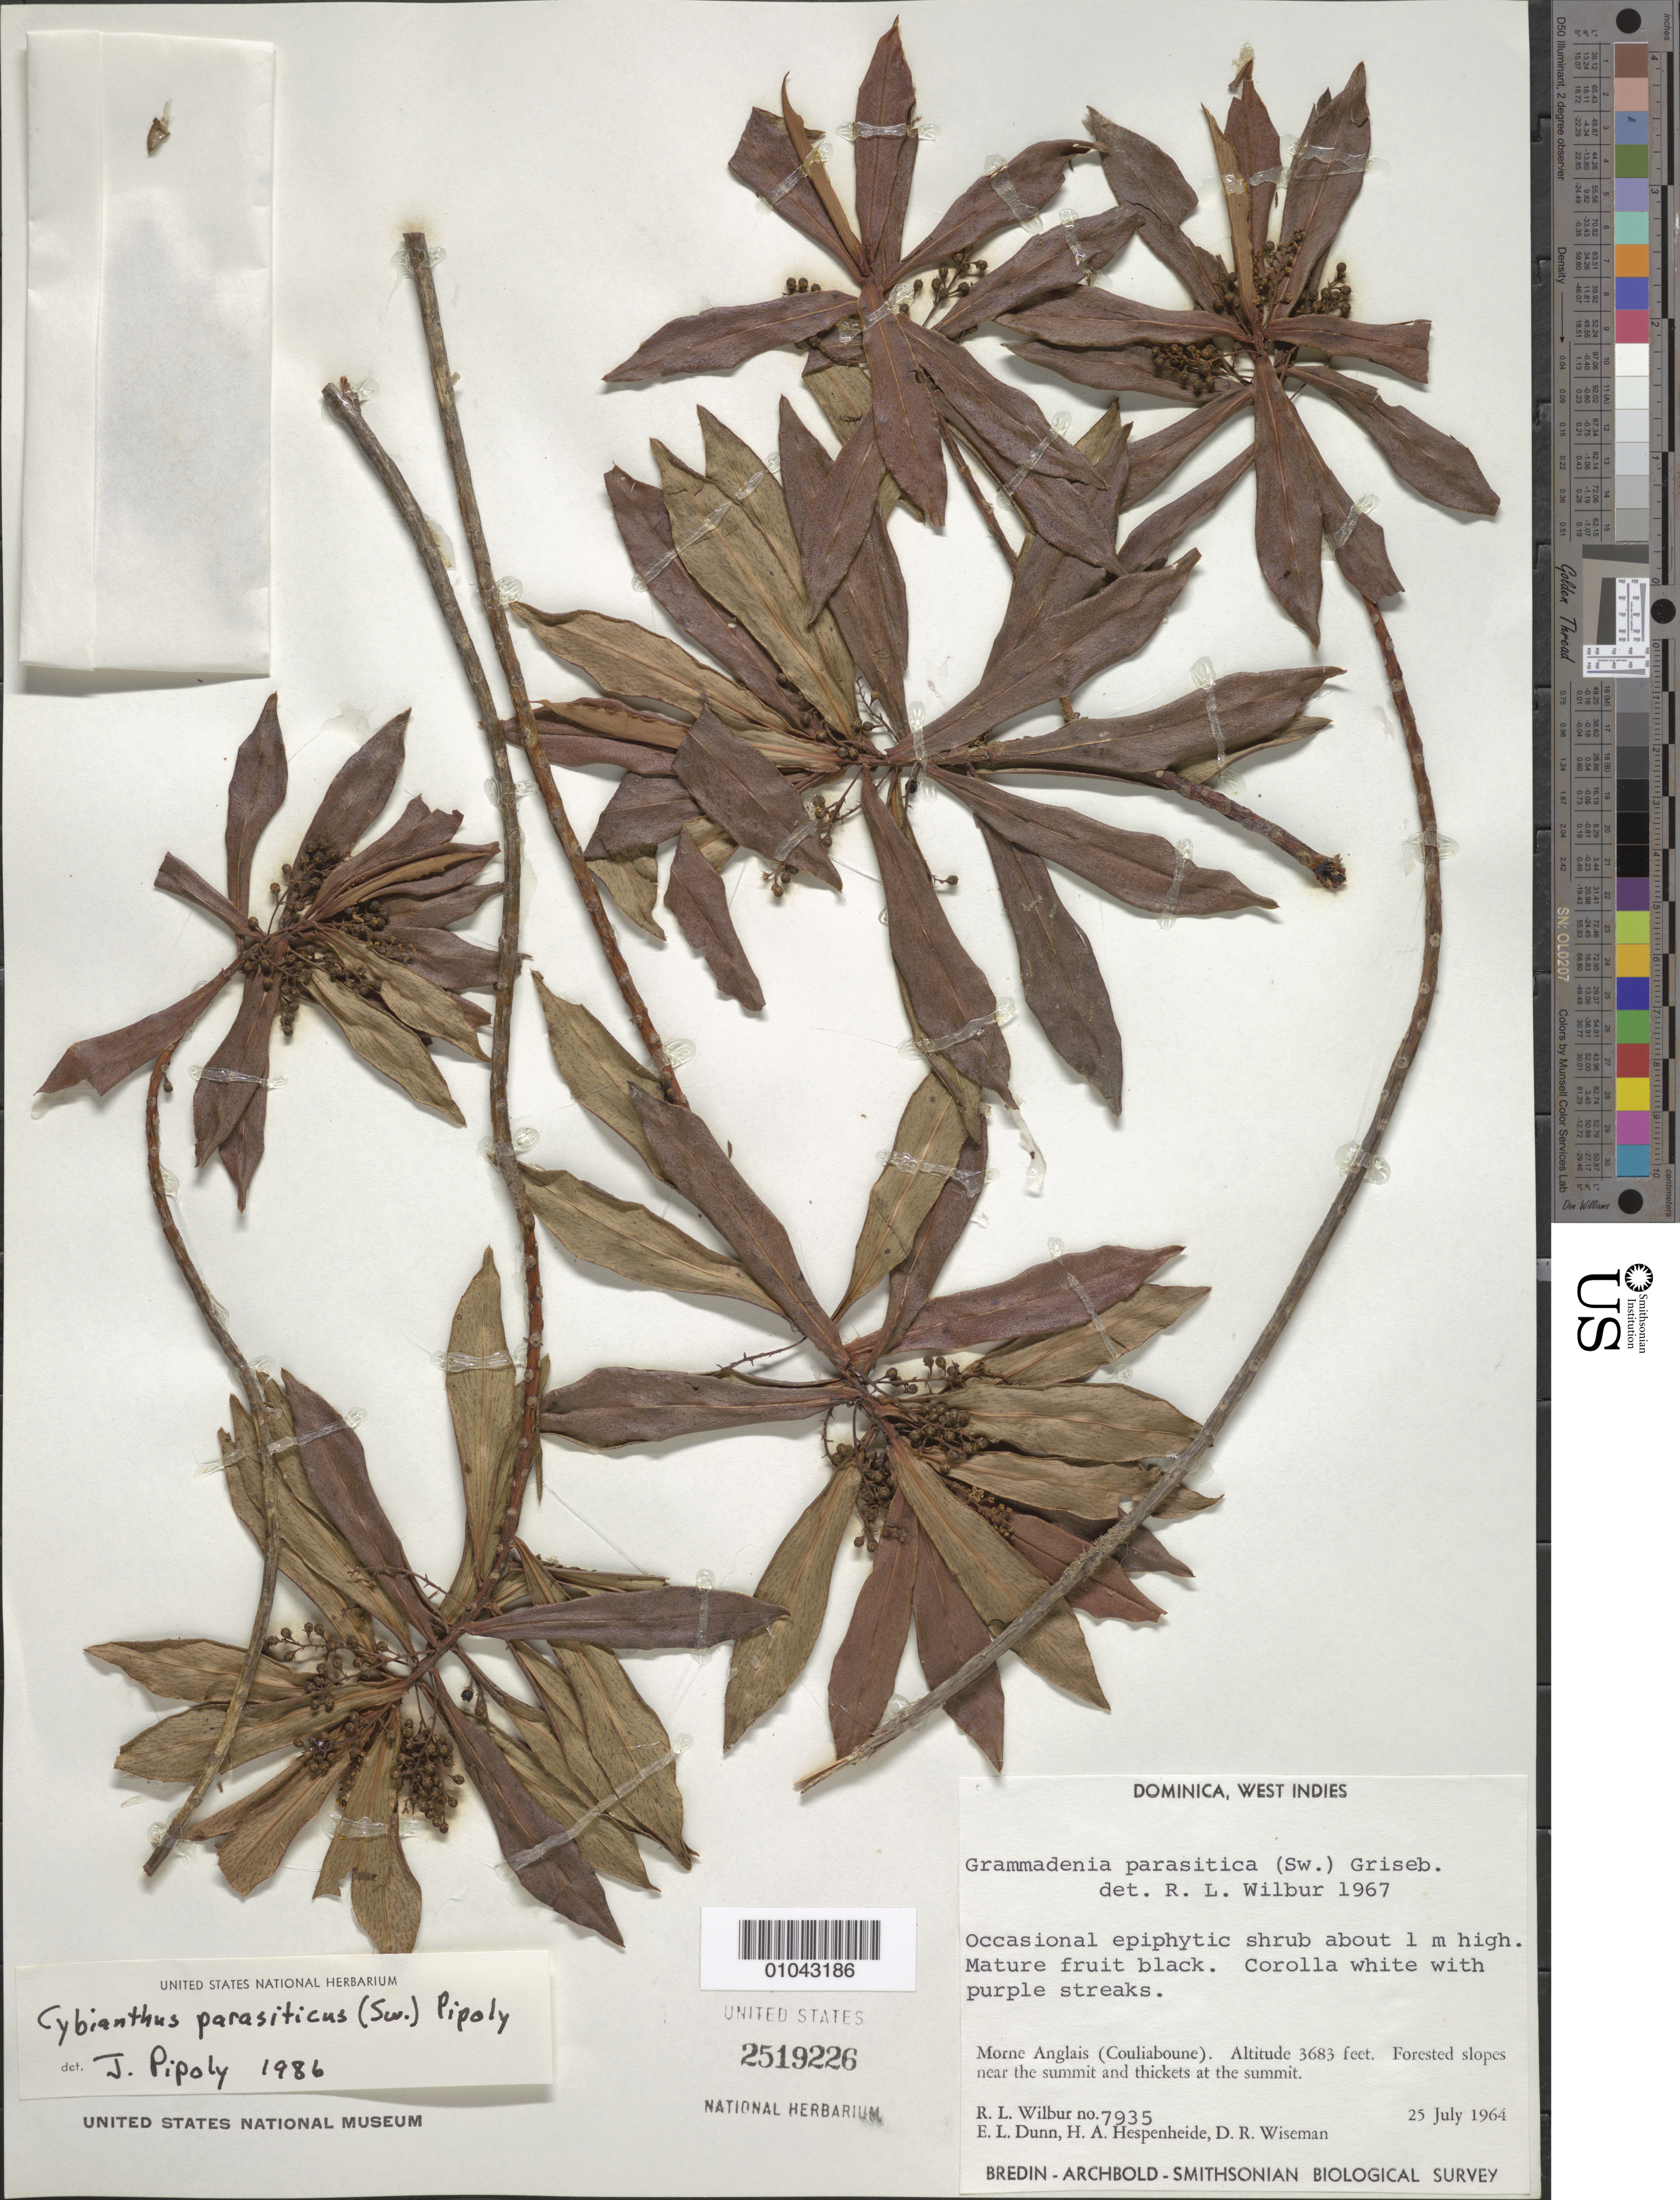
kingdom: Plantae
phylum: Tracheophyta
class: Magnoliopsida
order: Ericales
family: Primulaceae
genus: Cybianthus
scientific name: Cybianthus parasiticus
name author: (Sw.) Pipoly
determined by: Pipoly, J. J., III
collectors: R. L. Wilbur, E. Dunn, H. A. Hespenheide & D. R. Wiseman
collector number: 7935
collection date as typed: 25 Jul 1964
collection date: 1964-07-25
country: Dominica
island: Dominica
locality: Morne Anglais (Couliaboune)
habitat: Forested slopes near the summit and thickets at the summit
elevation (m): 1123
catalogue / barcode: US 2519226